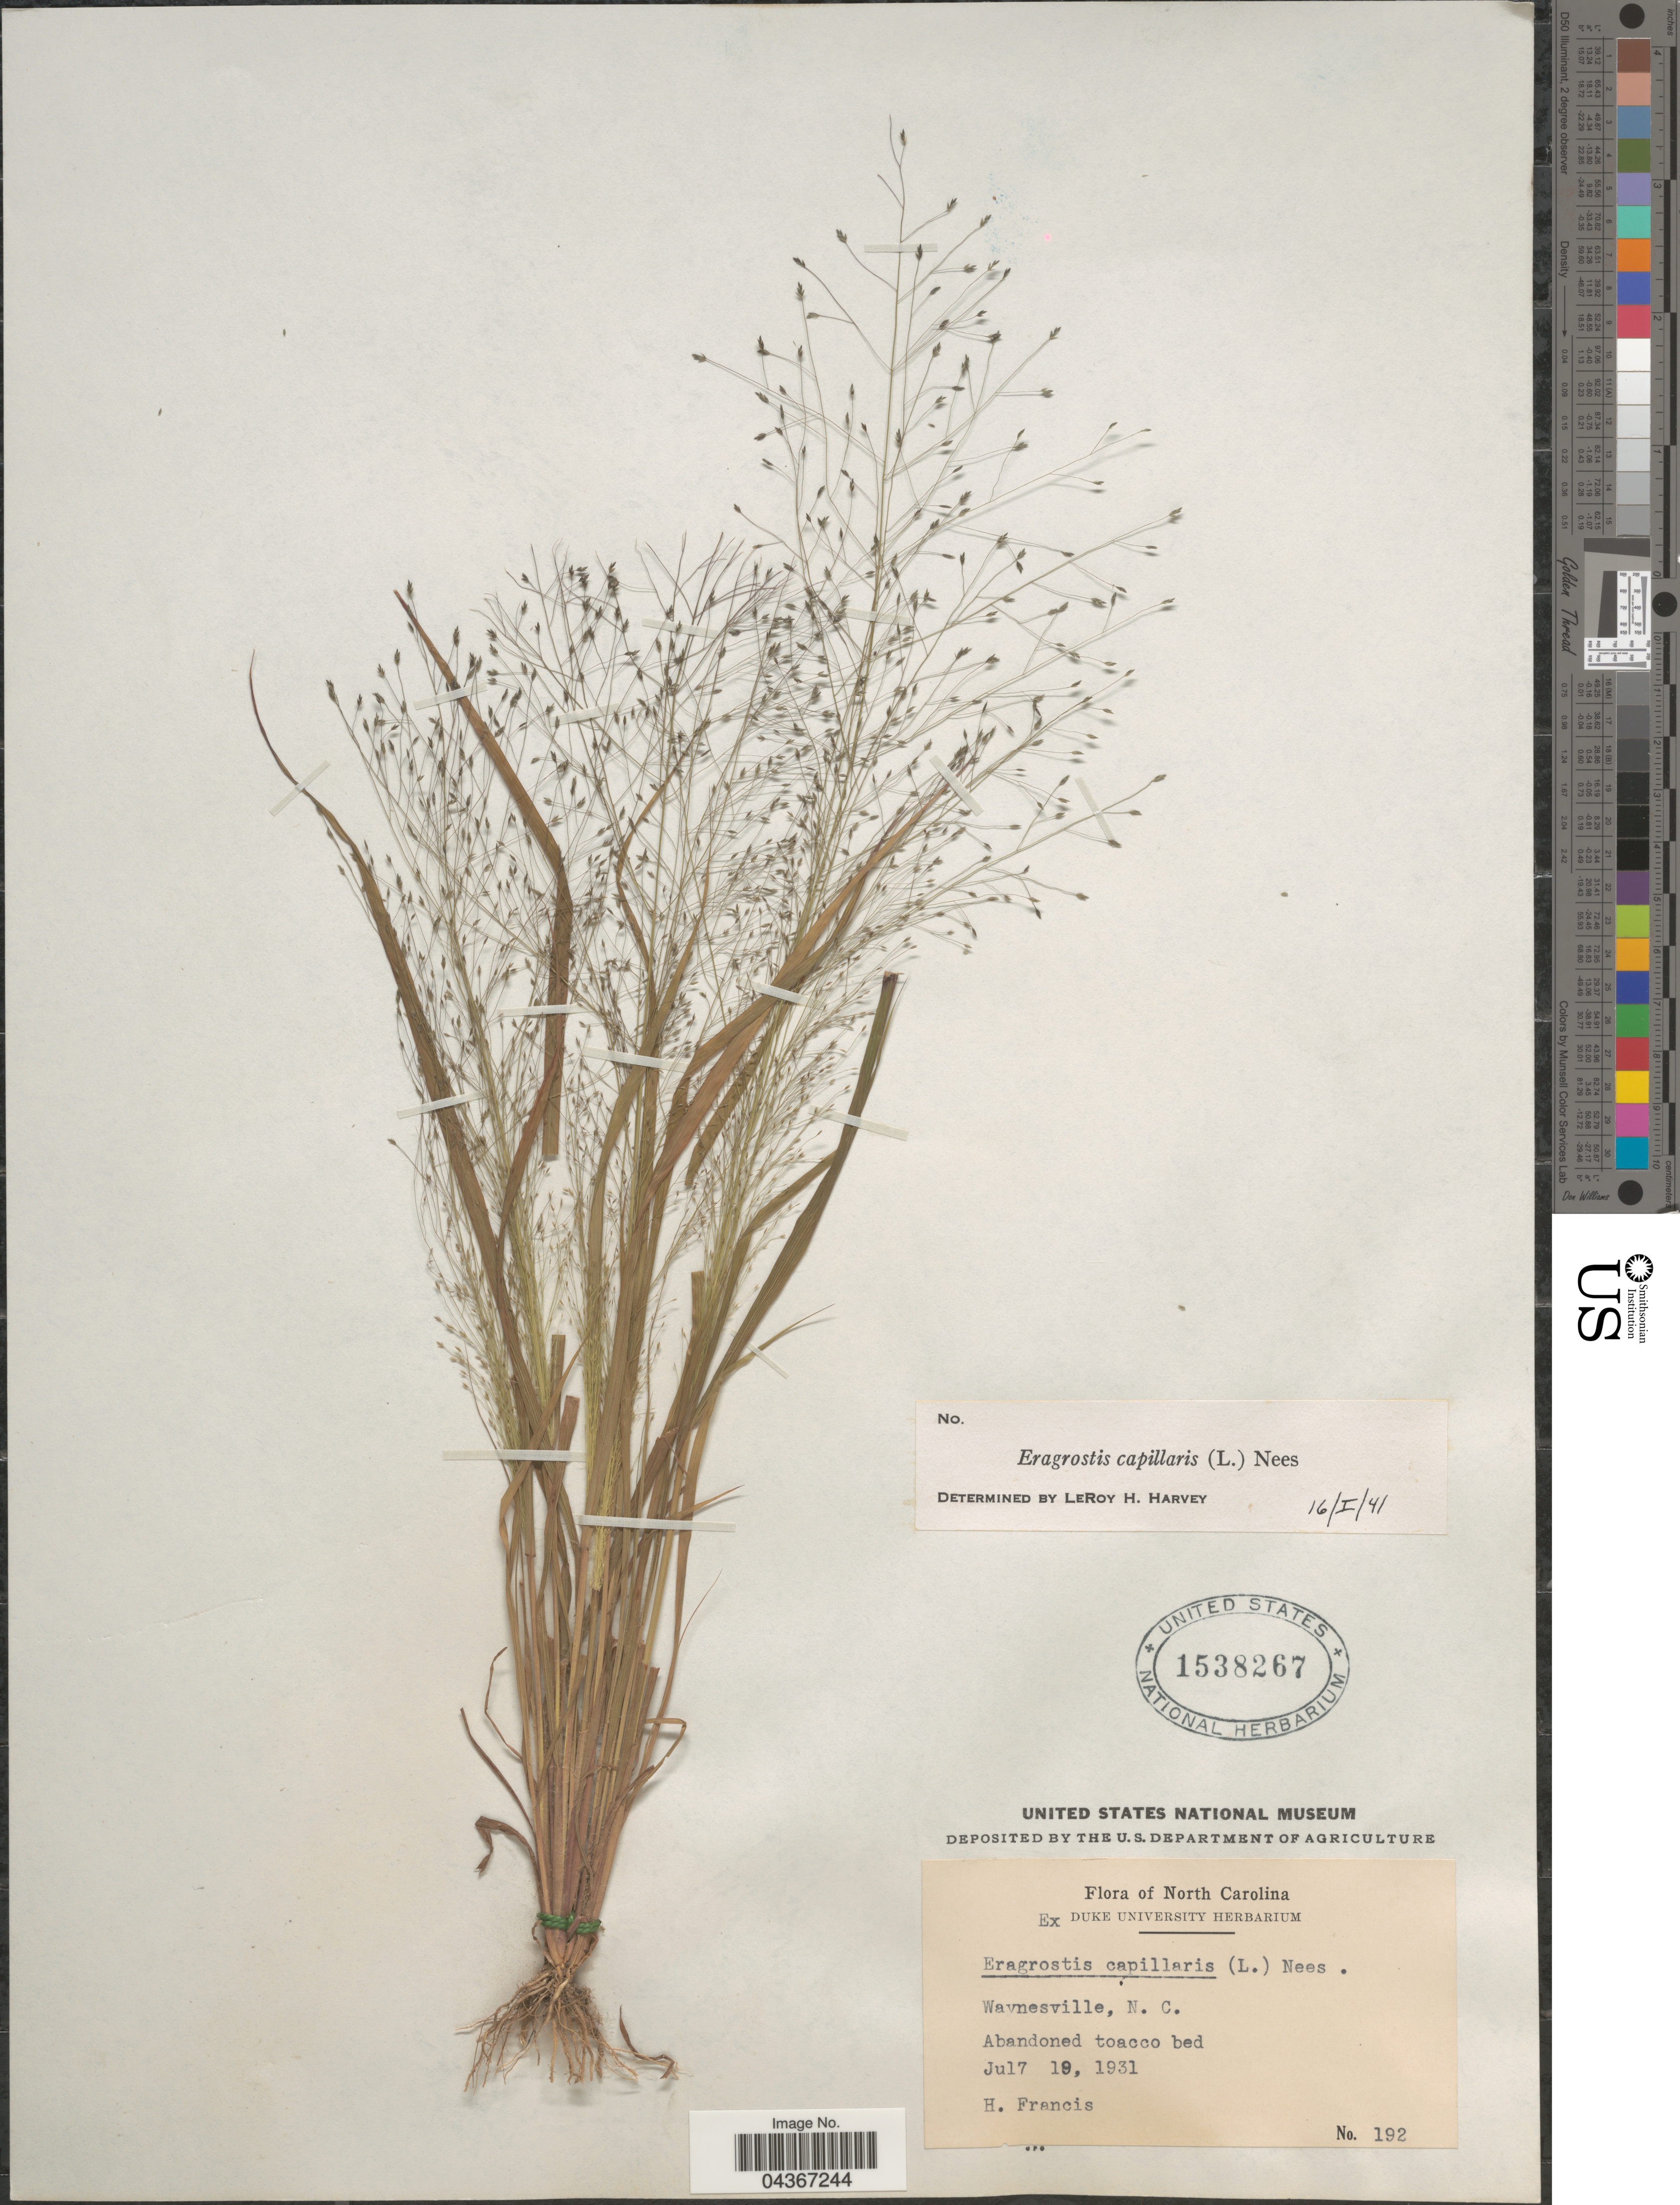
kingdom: Plantae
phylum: Tracheophyta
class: Liliopsida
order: Poales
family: Poaceae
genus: Eragrostis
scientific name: Eragrostis capillaris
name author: (L.) Nees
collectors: H. Francis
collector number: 192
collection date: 1931-07-18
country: United States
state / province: North Carolina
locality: Waynesville.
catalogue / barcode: US 1538267